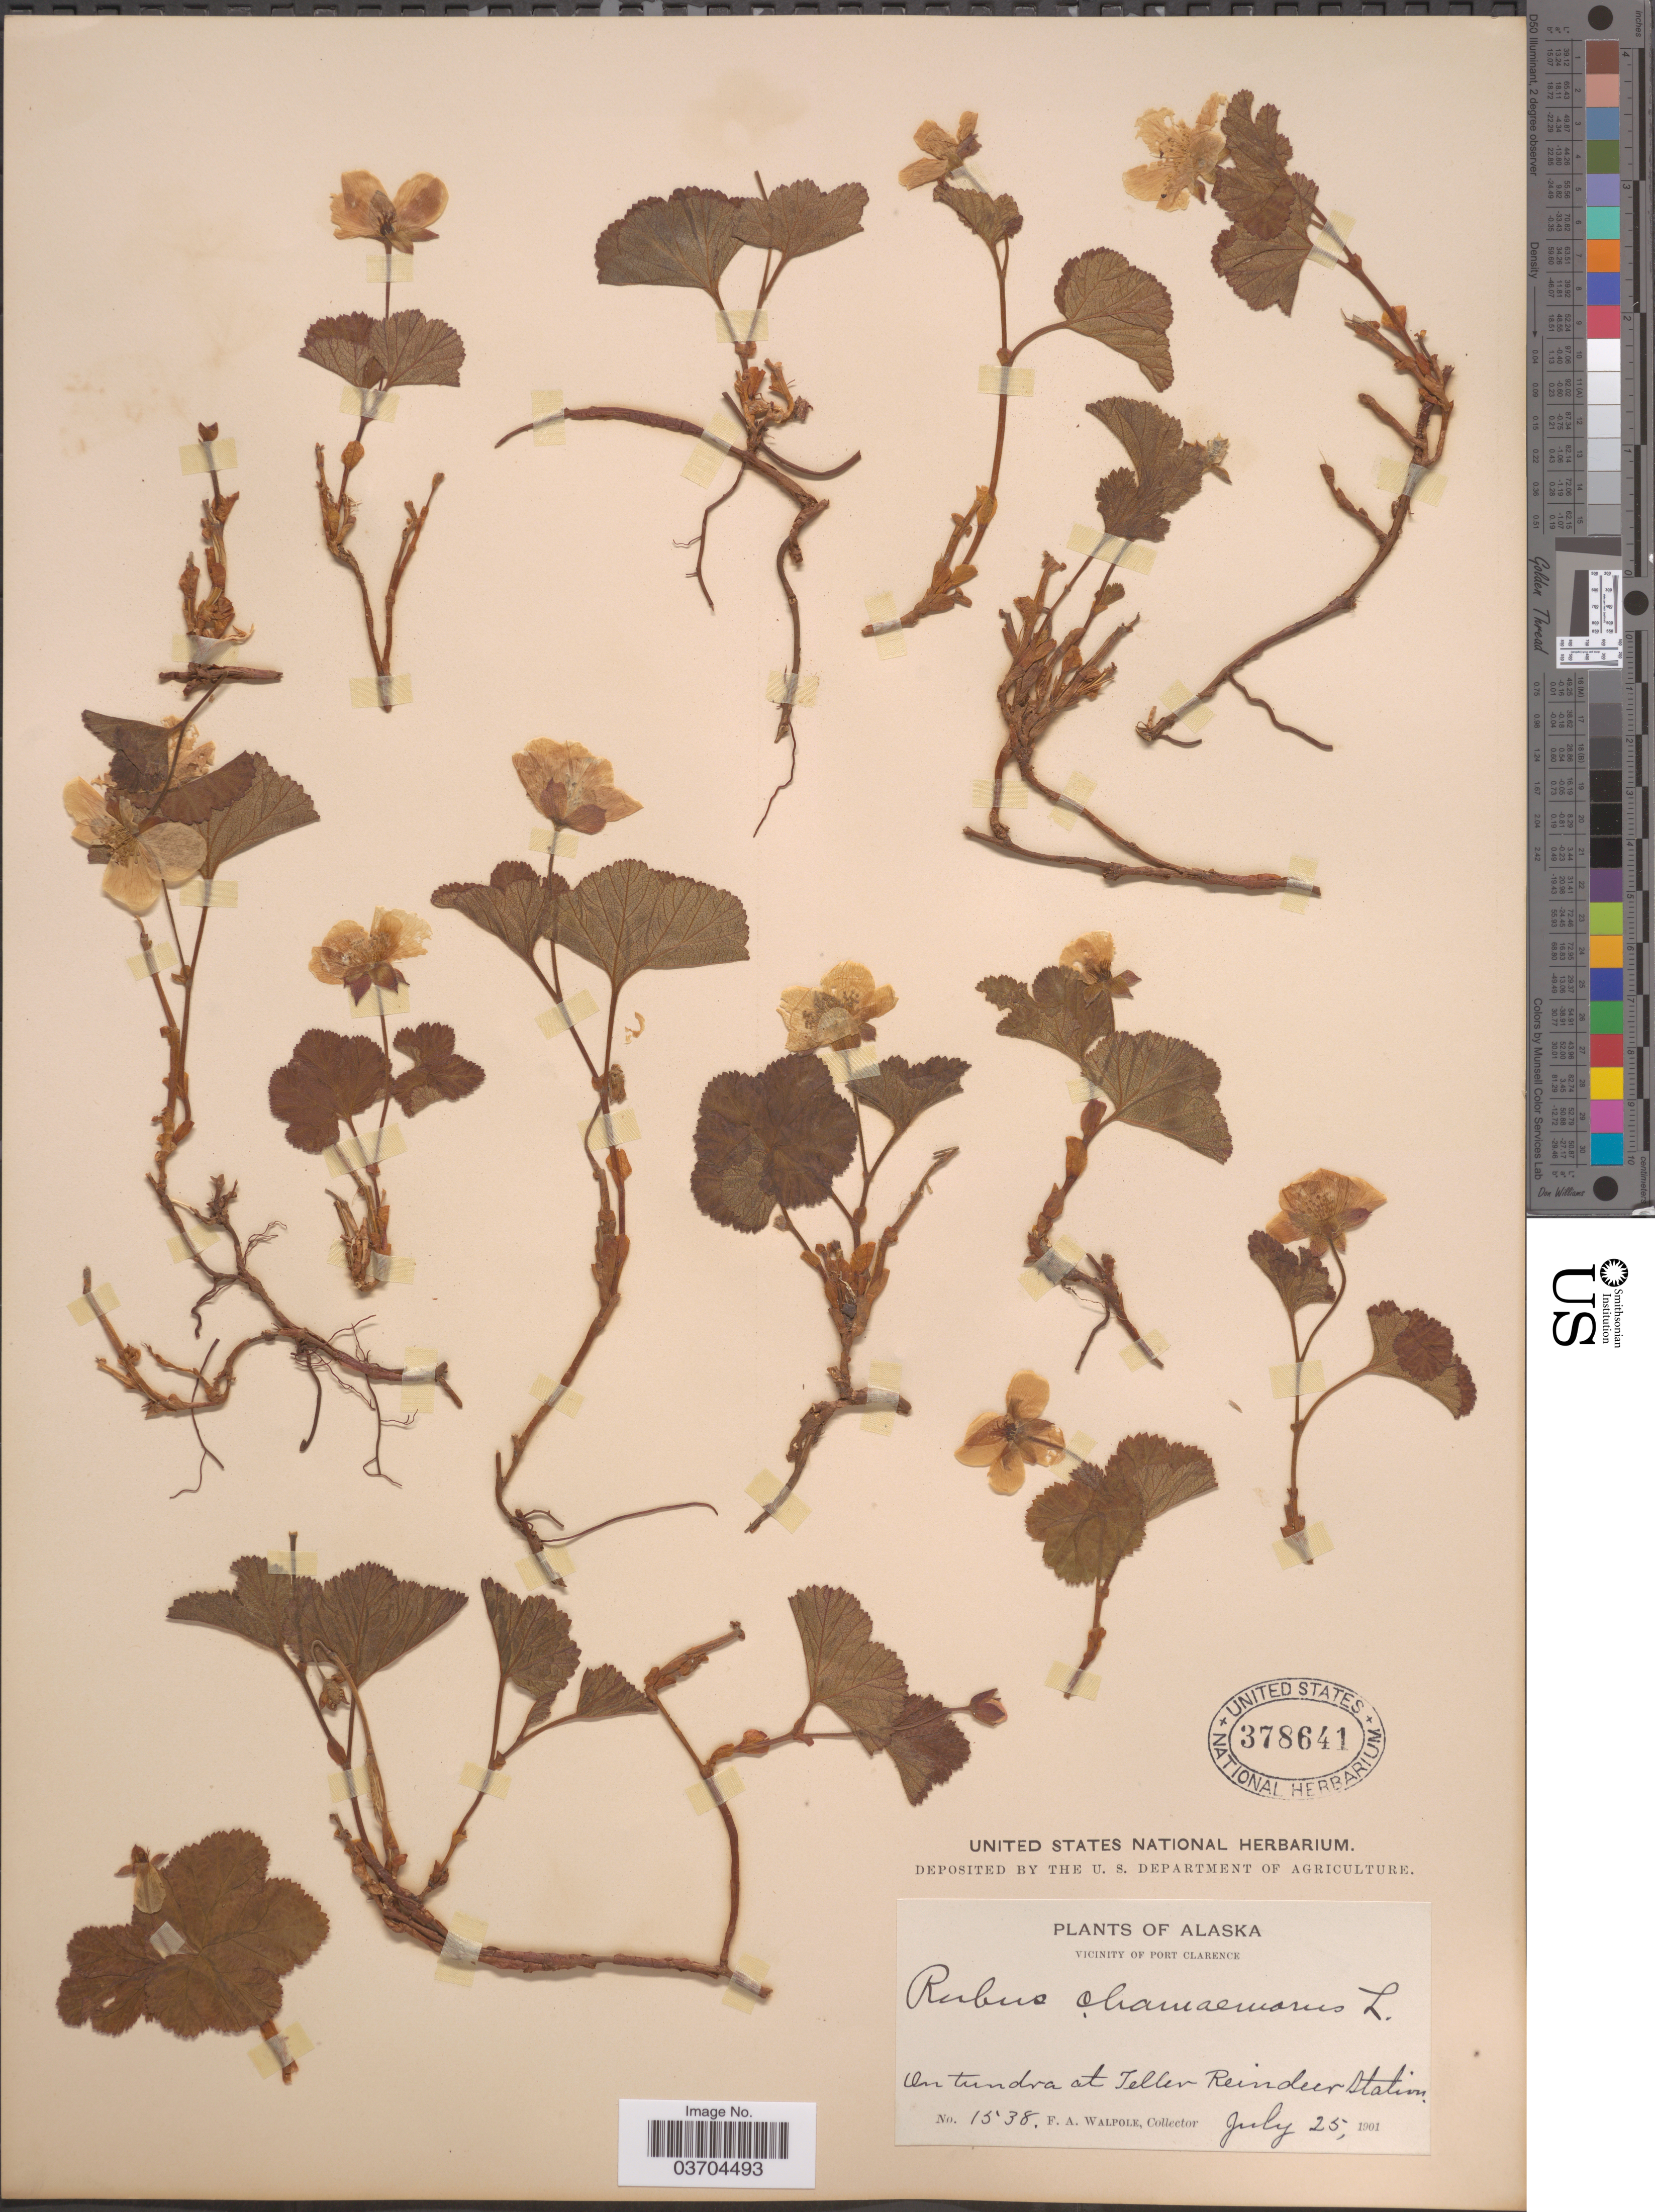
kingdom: Plantae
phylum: Tracheophyta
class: Magnoliopsida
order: Rosales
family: Rosaceae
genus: Rubus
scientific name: Rubus chamaemorus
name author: L.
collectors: F. Walpole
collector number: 1538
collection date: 1901-07-25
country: United States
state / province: Alaska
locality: Vicinity of Port Clarence. On tundra at Teller Reindeer Station.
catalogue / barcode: US 378641